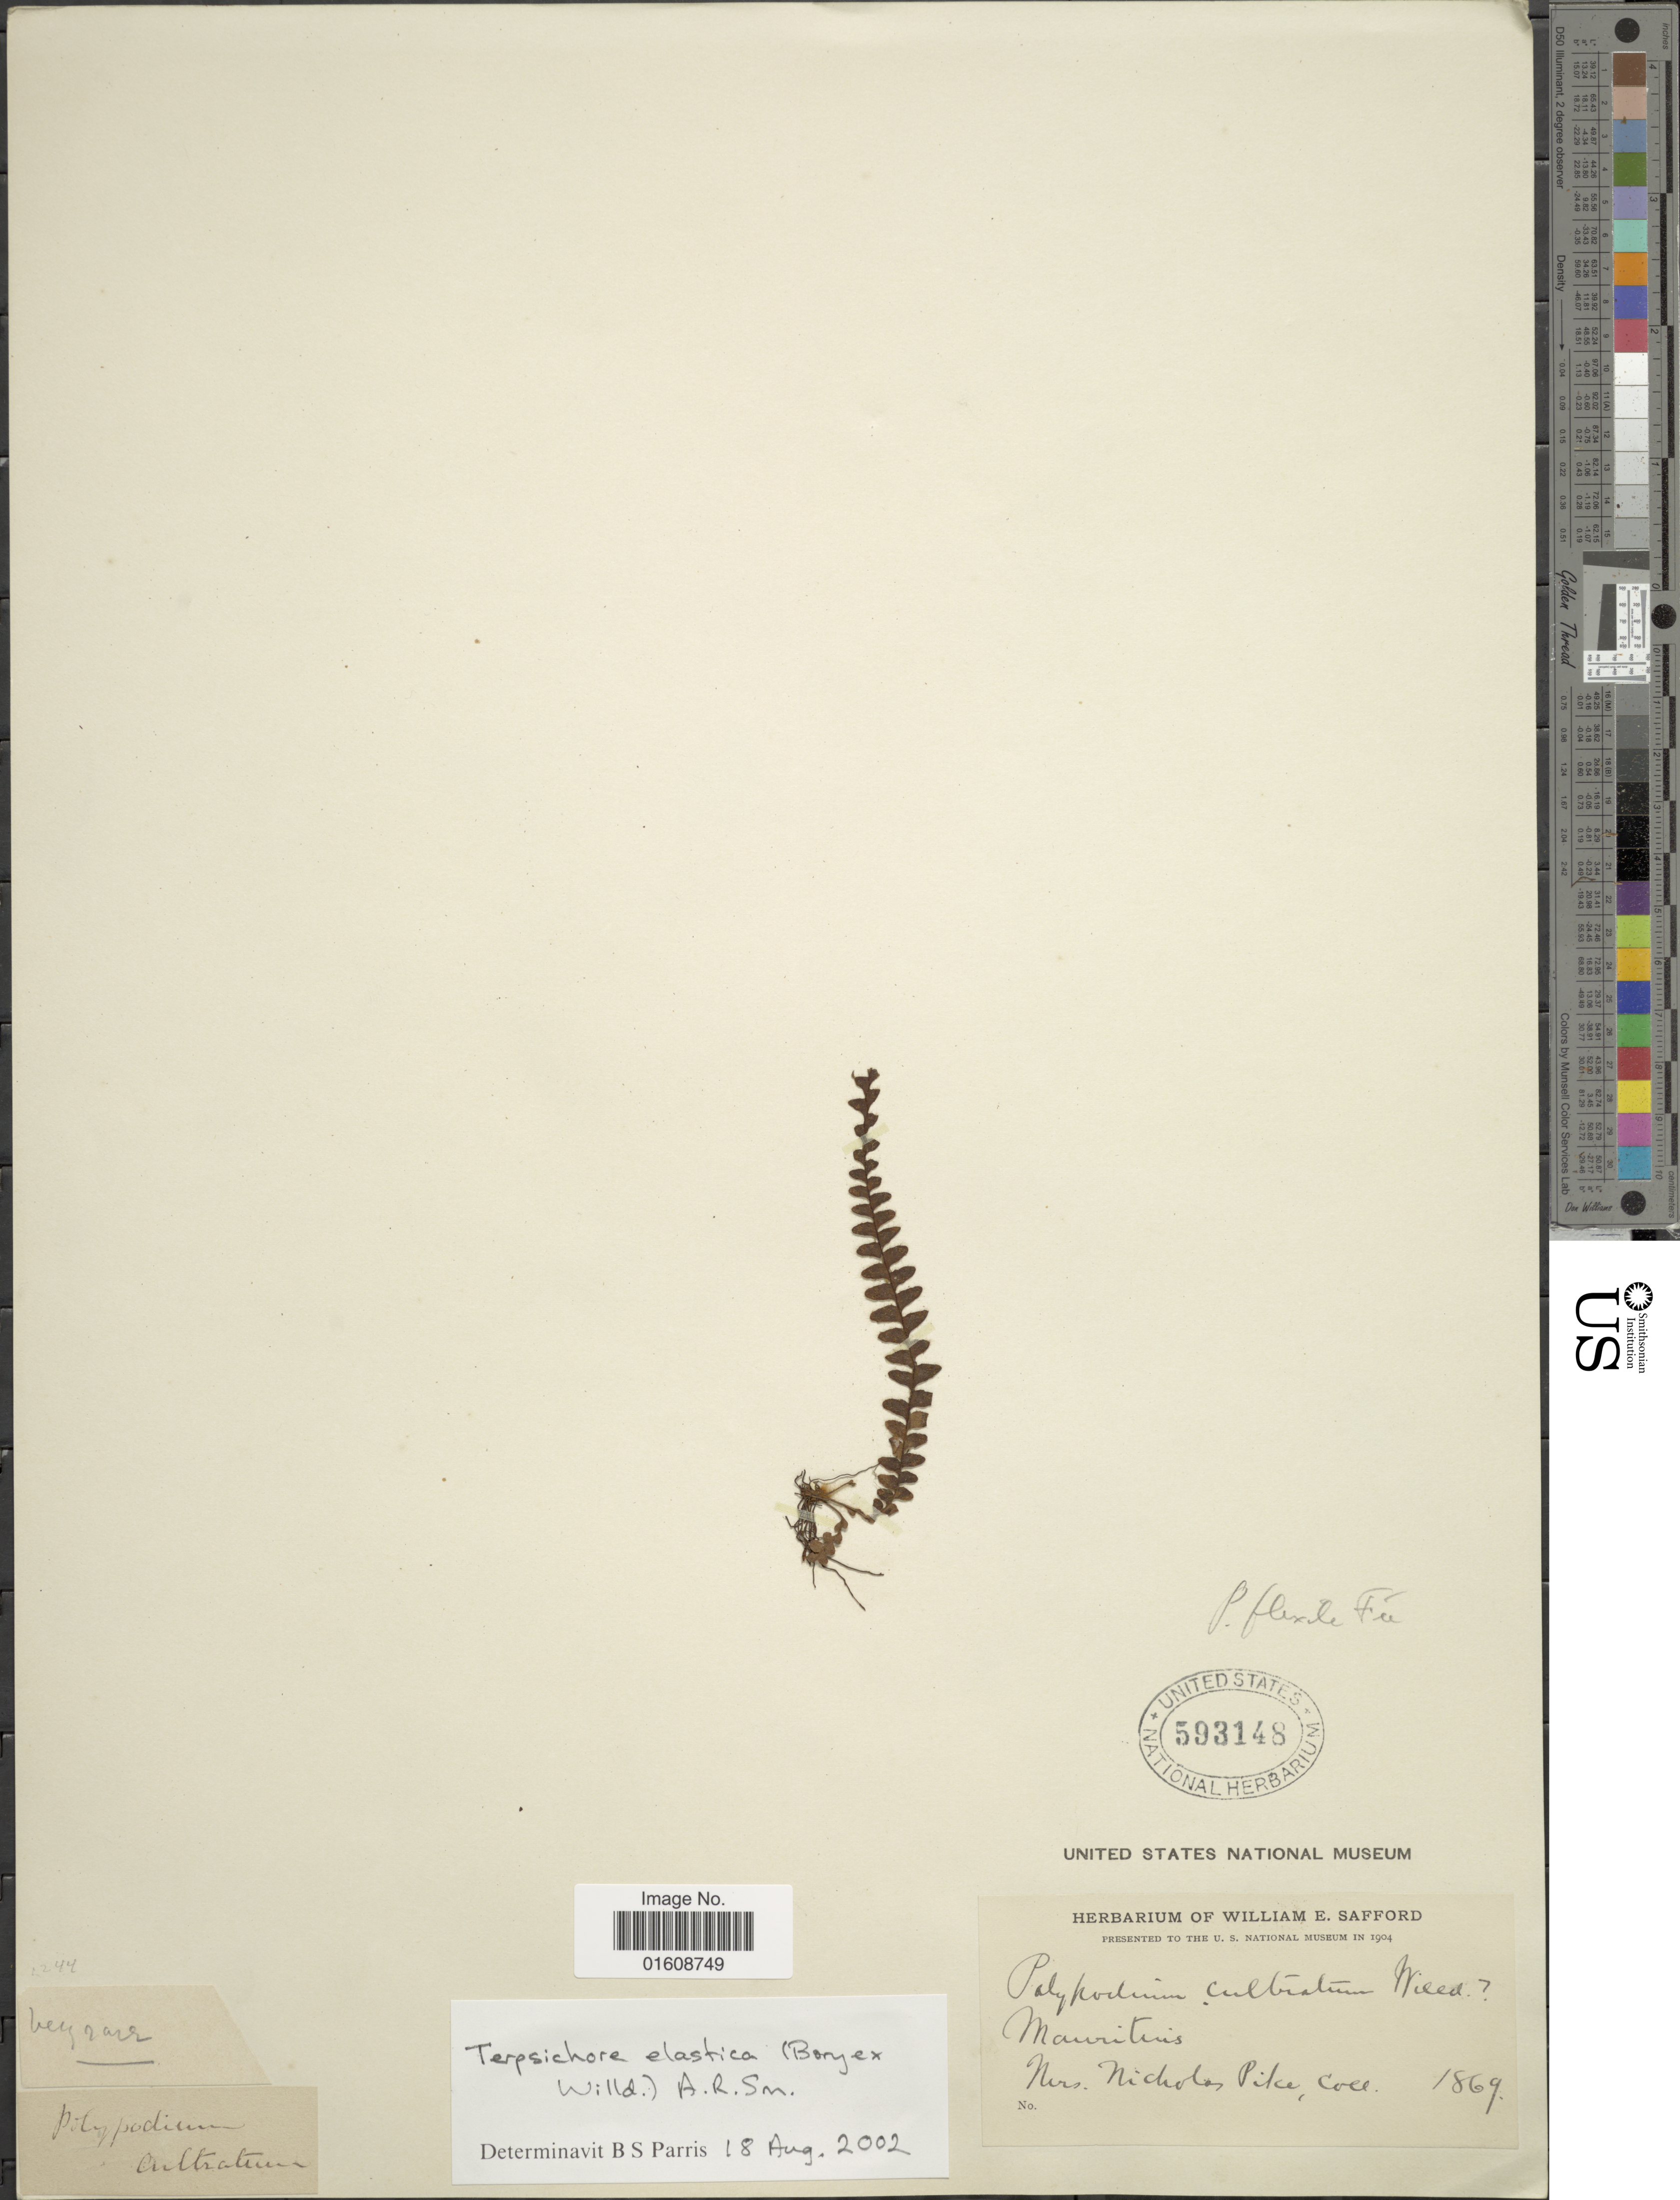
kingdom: Plantae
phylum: Tracheophyta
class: Polypodiopsida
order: Polypodiales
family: Polypodiaceae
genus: Alansmia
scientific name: Alansmia elastica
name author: (Bory ex Willd.) Moguel & M. Kessler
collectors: N. Pike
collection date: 1869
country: Mauritius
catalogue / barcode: US 593148